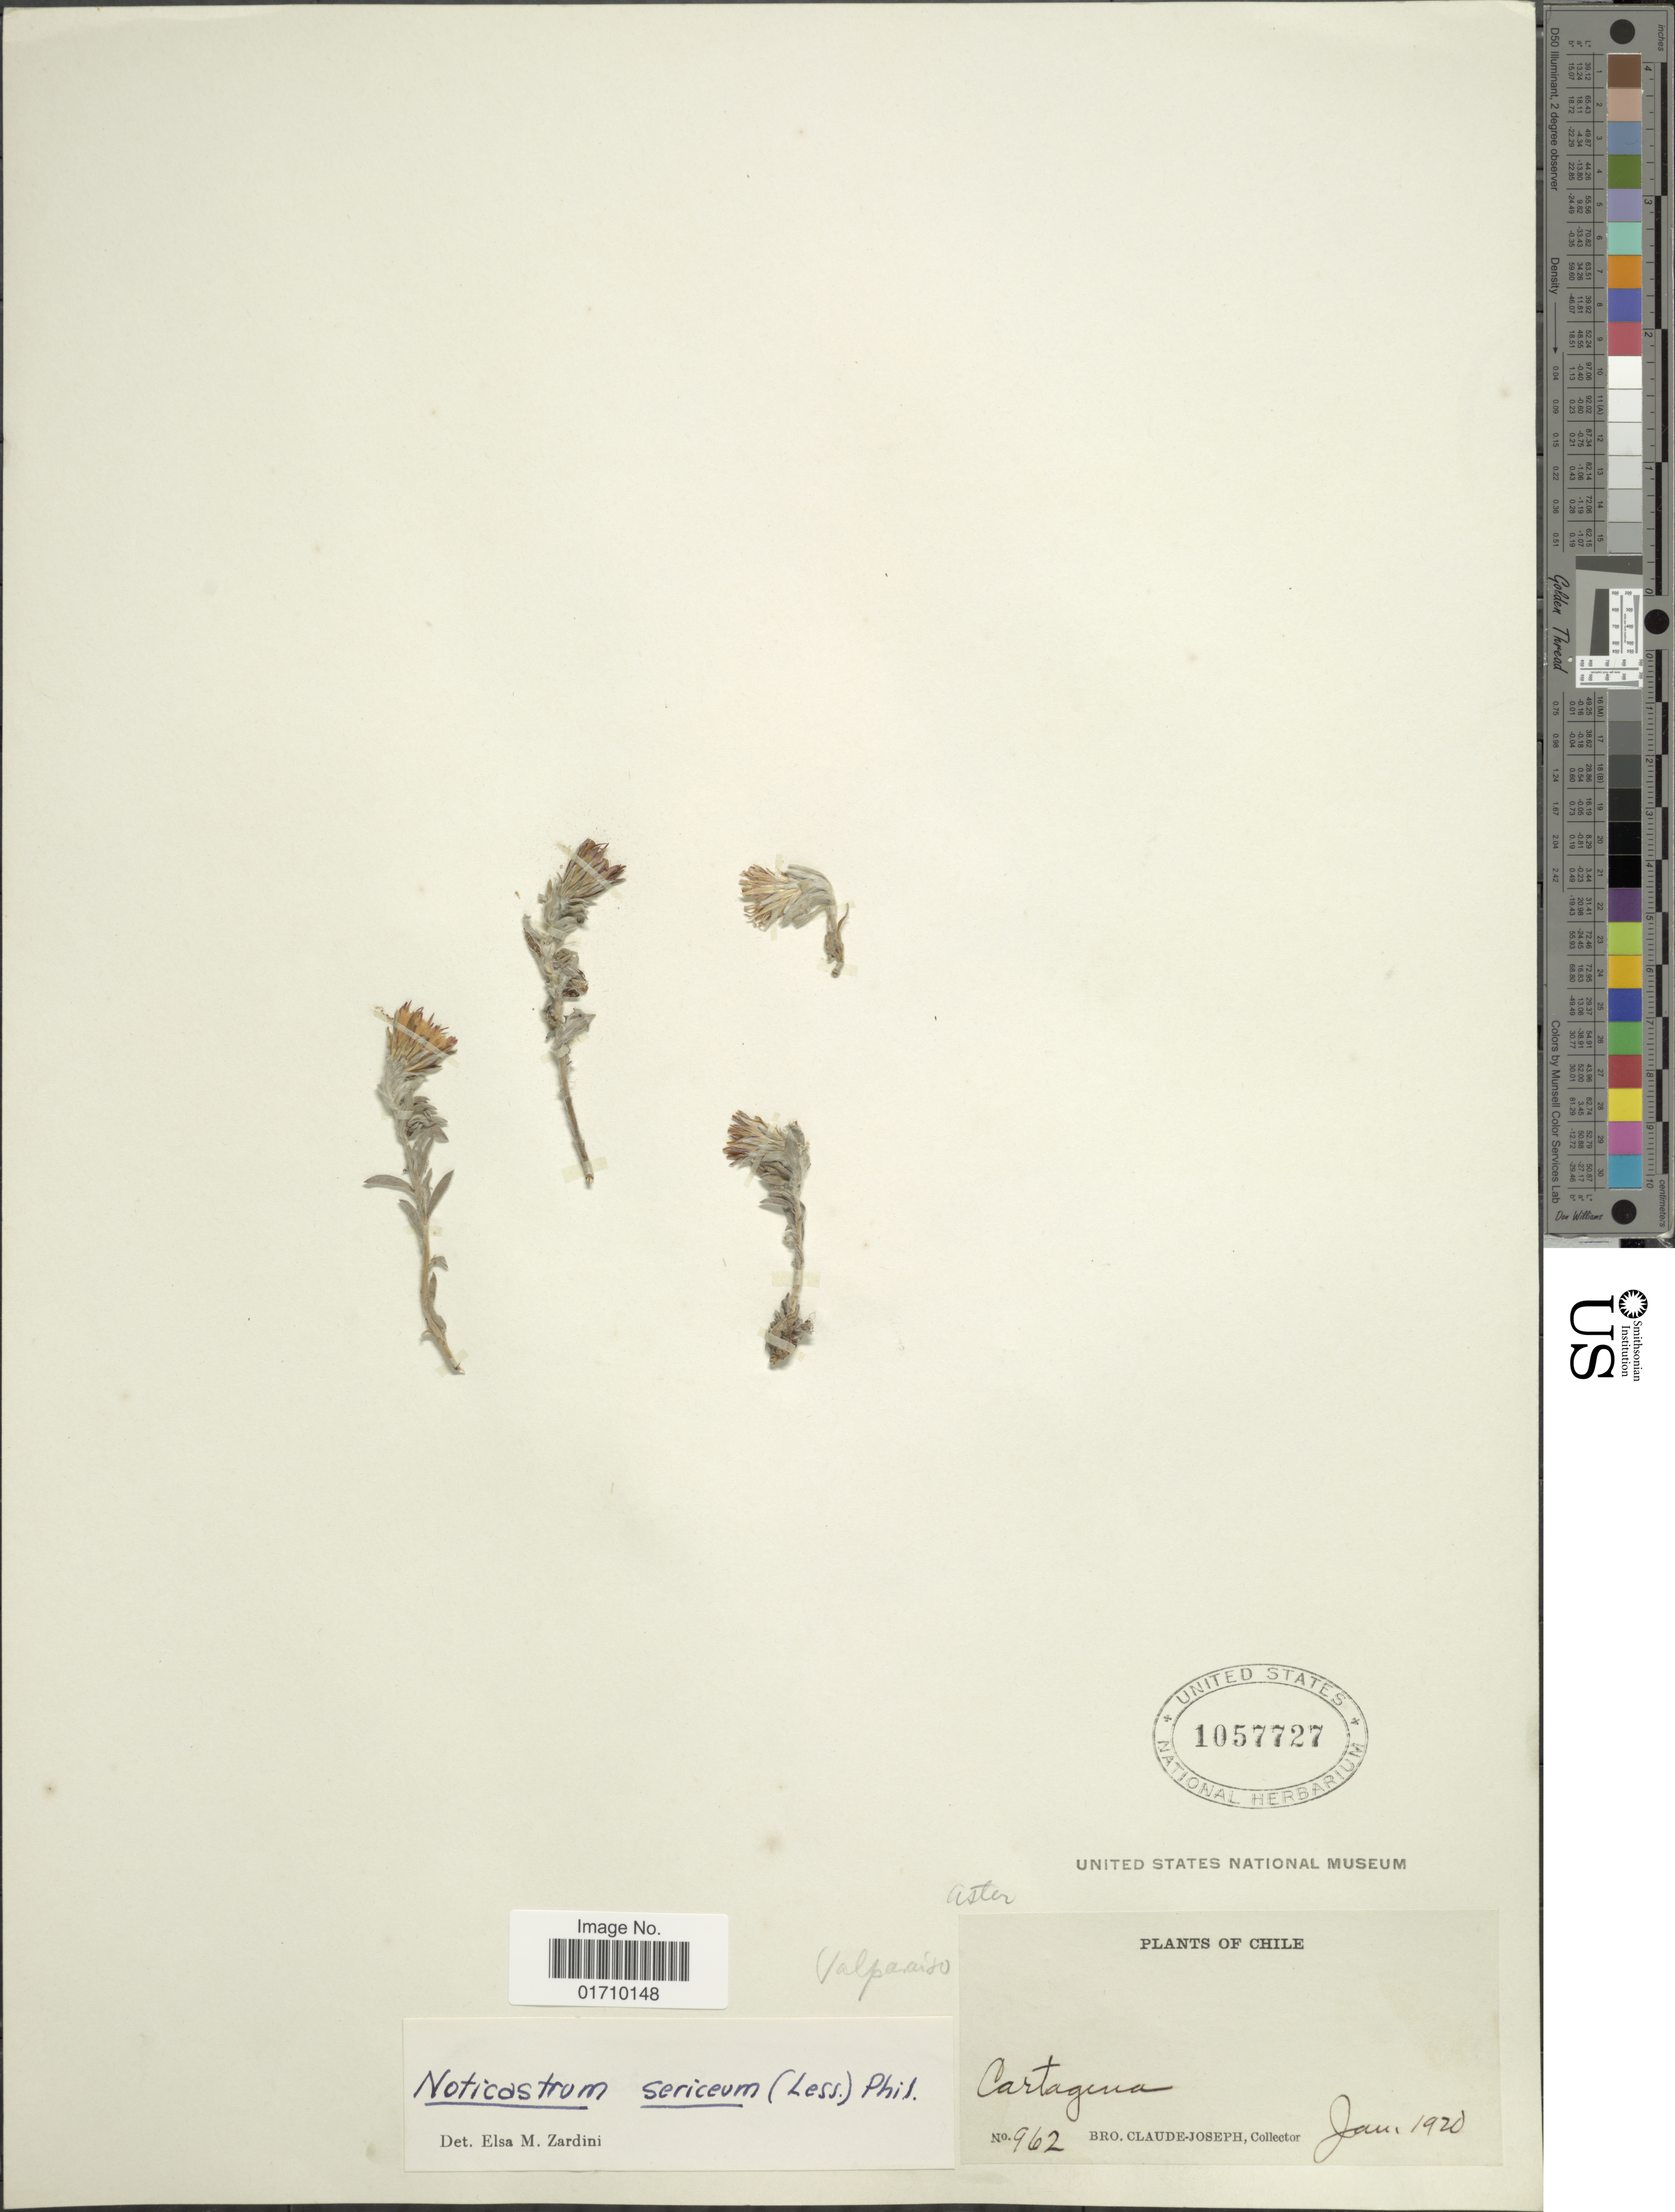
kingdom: Plantae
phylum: Tracheophyta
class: Magnoliopsida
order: Asterales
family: Asteraceae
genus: Noticastrum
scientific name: Noticastrum sericeum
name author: (Less.) Less. ex Phil.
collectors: Bro. Claude-Joseph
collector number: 962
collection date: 1920-01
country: Chile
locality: Cartagena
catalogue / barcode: US 1057727